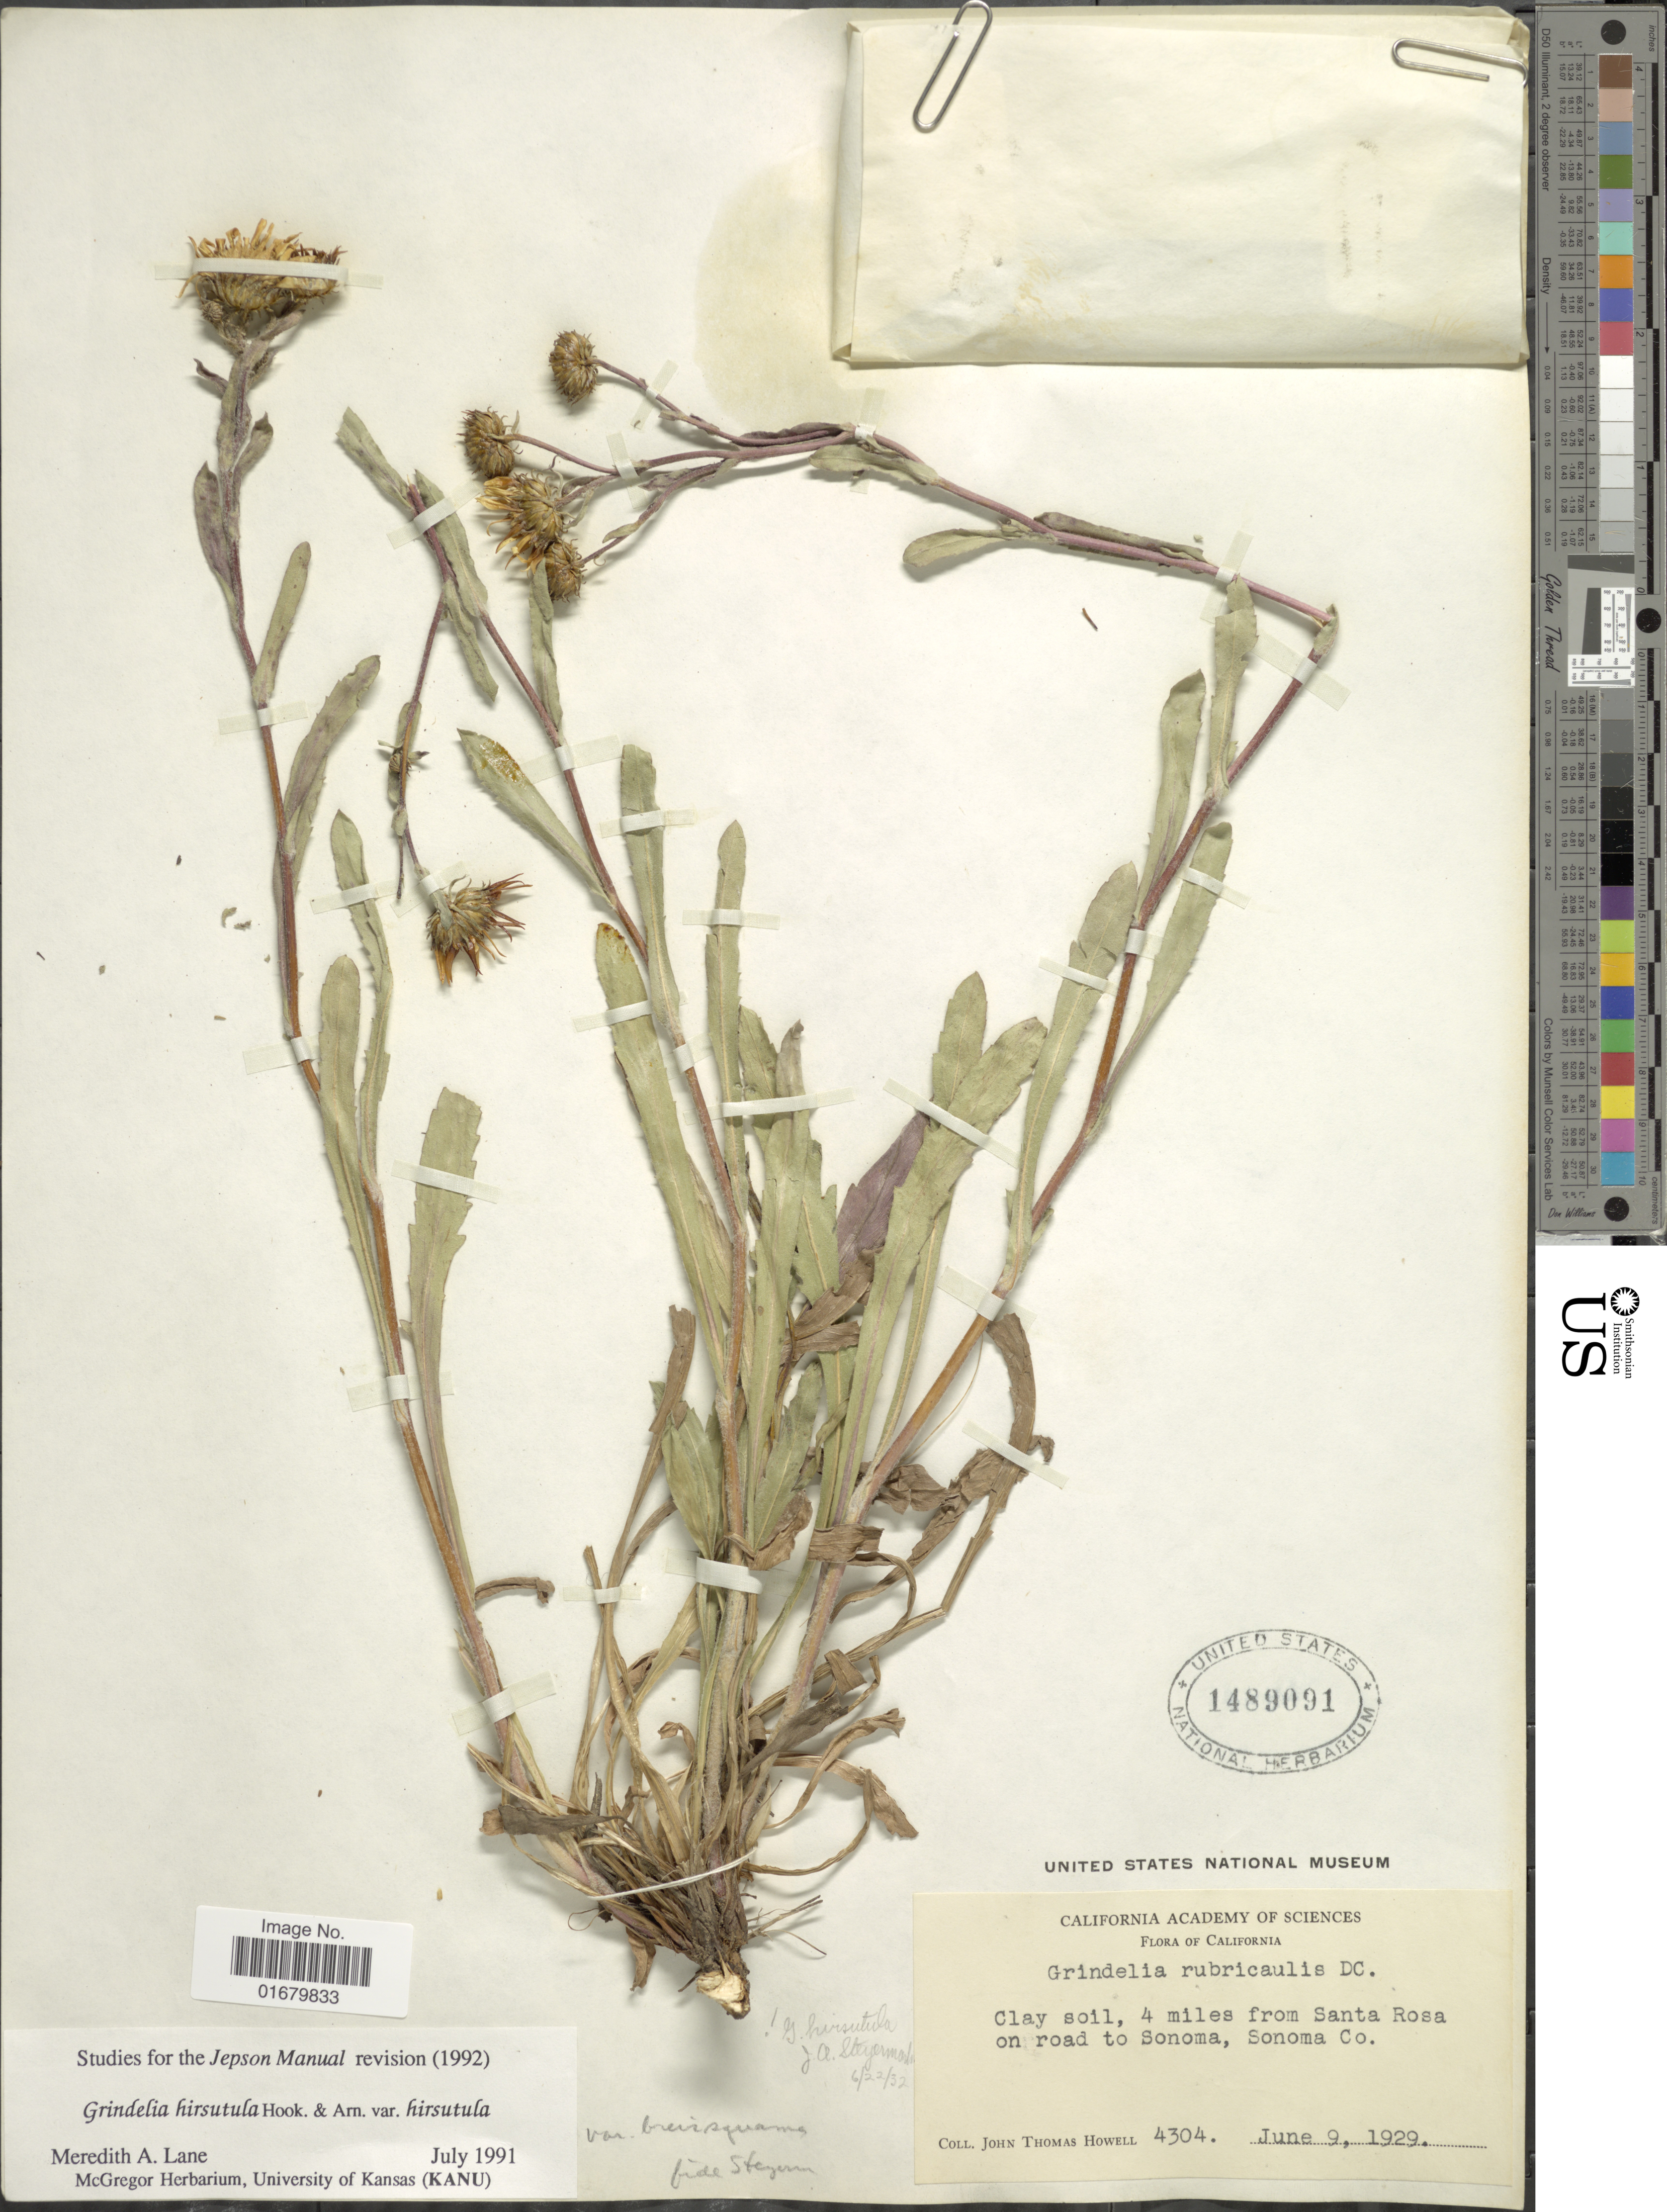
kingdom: Plantae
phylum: Tracheophyta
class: Magnoliopsida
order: Asterales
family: Asteraceae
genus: Grindelia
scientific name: Grindelia hirsutula var. hirsutula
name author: Hook. & Arn.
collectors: J. T. Howell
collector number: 4304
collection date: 1929-06-09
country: United States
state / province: California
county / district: Sonoma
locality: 4 miles from Santa Rosa on road to Sonoma, Sonoma Co.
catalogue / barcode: US 1489091